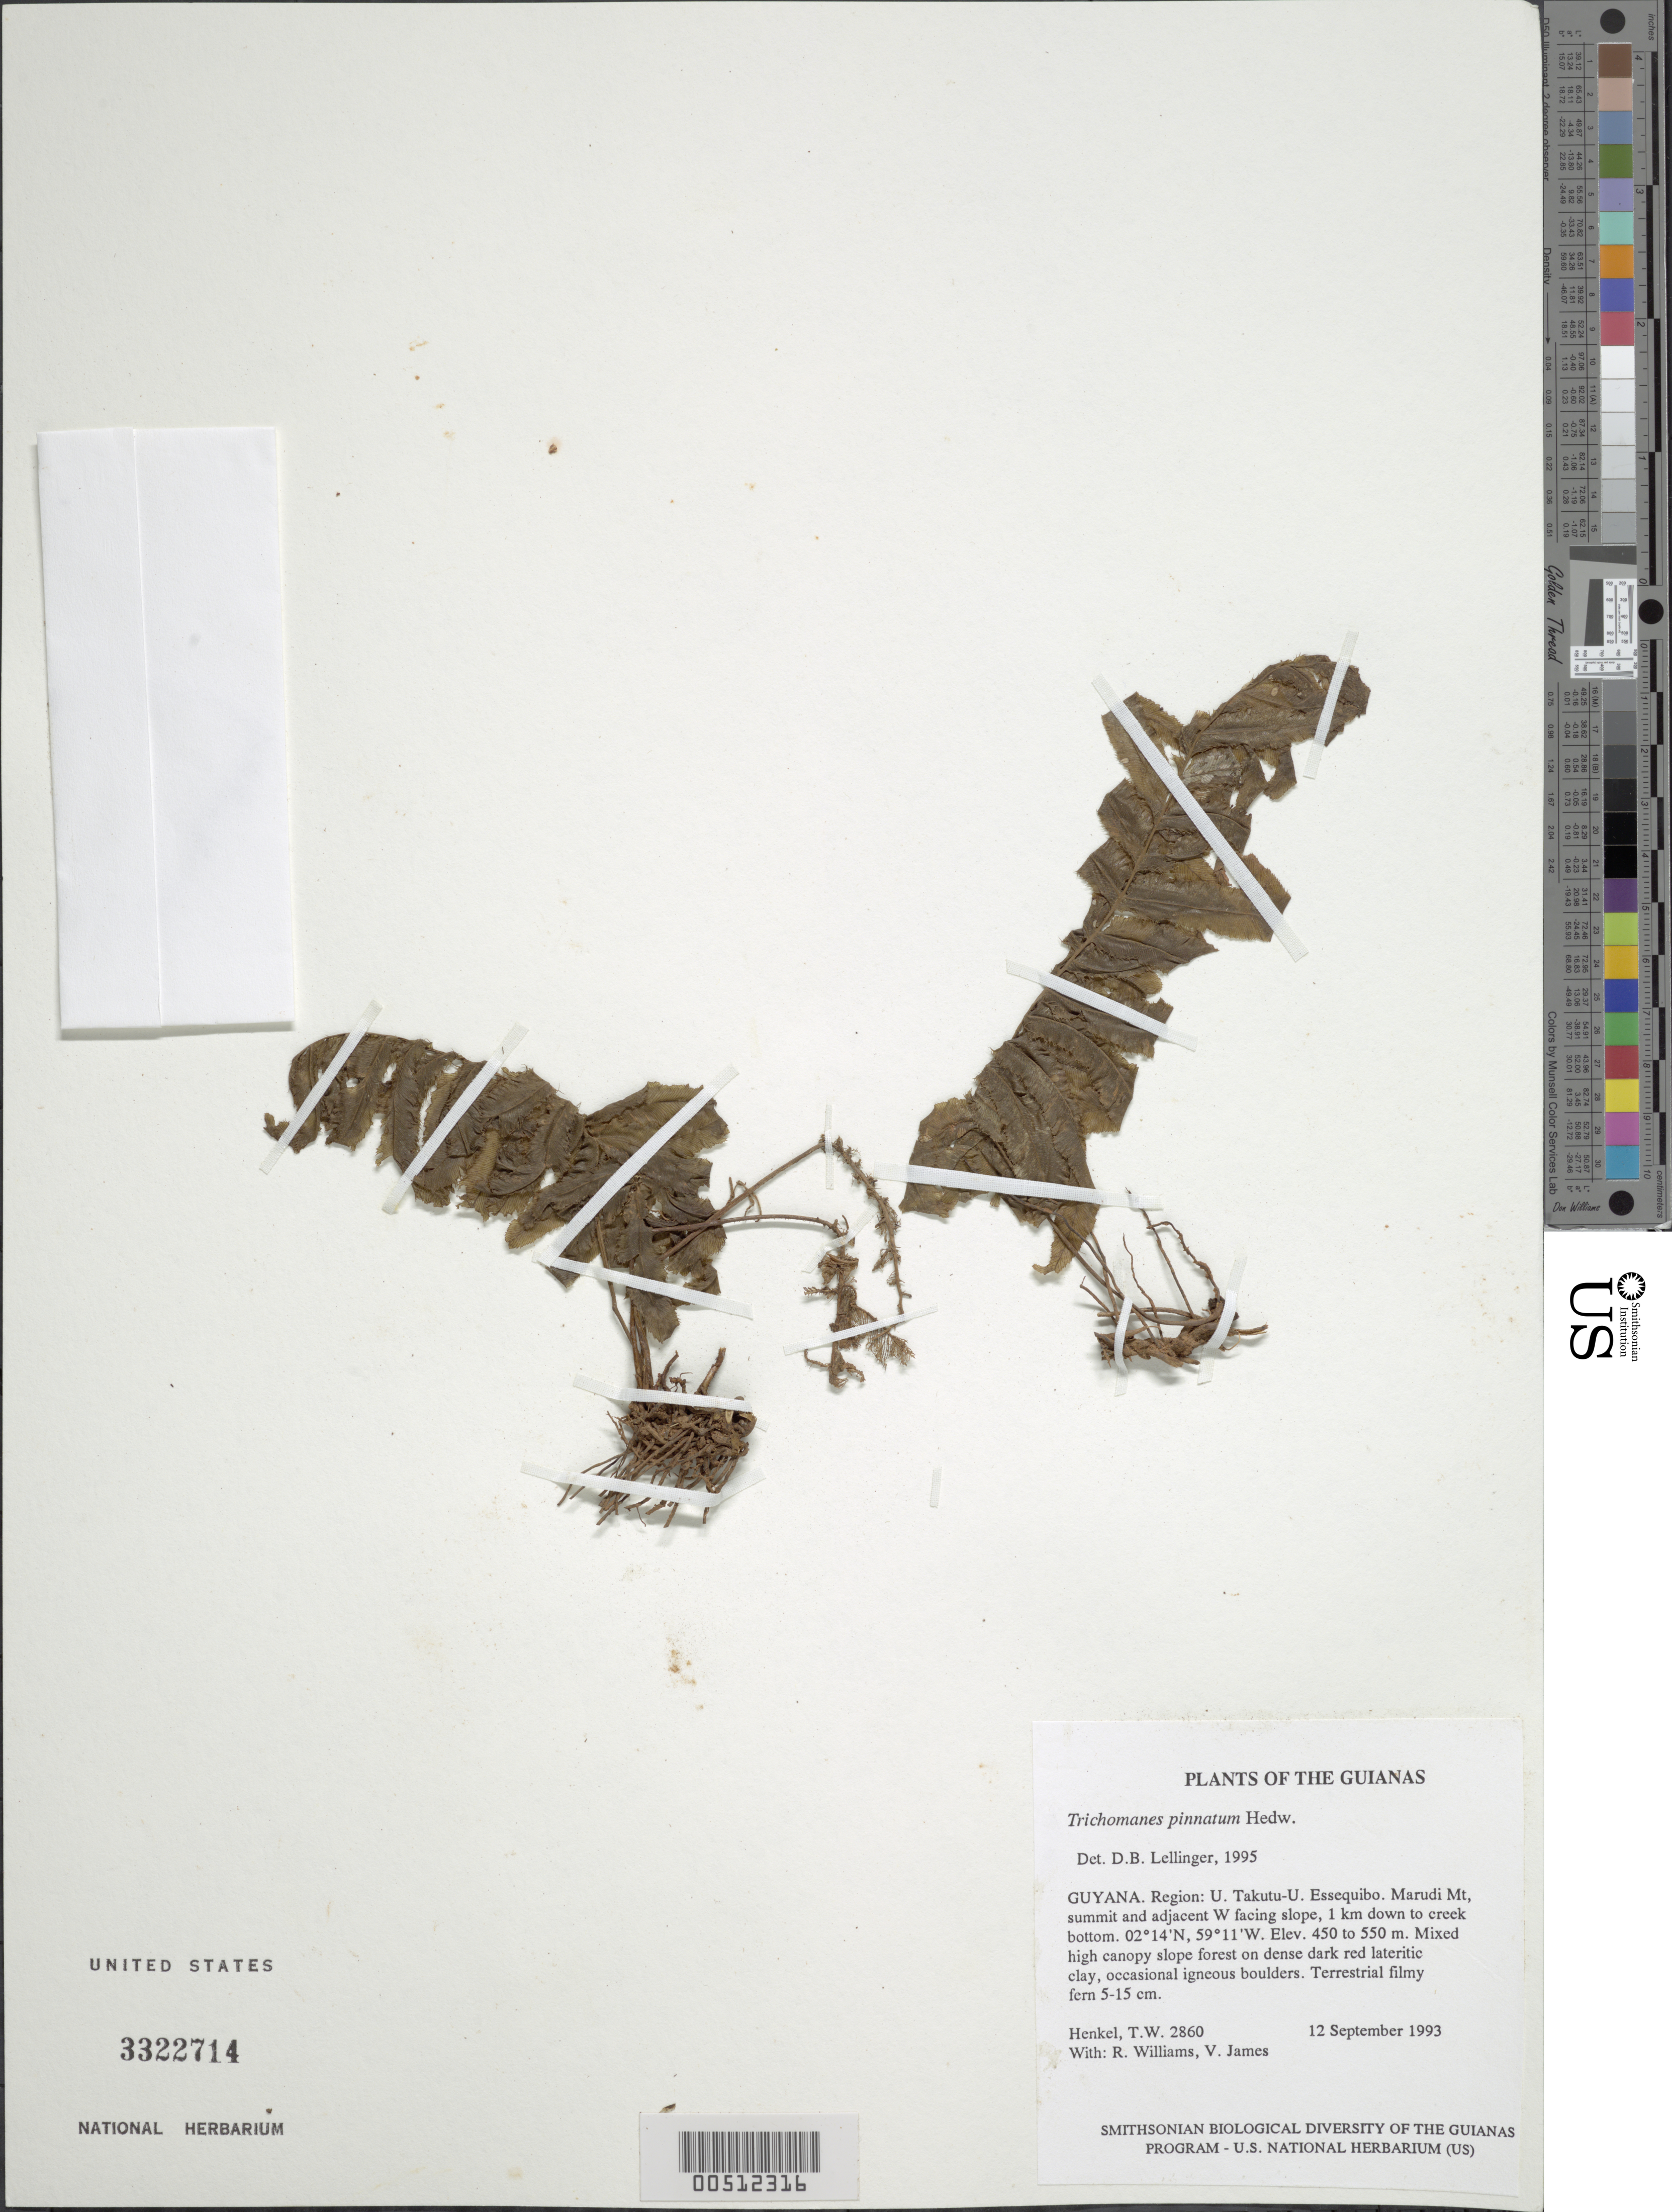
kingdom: Plantae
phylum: Tracheophyta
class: Polypodiopsida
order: Hymenophyllales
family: Hymenophyllaceae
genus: Trichomanes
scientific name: Trichomanes pinnatum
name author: Hedw.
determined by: Lellinger, David B., (BOT), Smithsonian Institution - National Museum of Natural History (UNITED STATES)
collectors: T. Henkel, R. Williams & V. James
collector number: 2860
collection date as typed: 12 September 1993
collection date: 1993-09-12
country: Guyana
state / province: U. Takutu-U. Essequibo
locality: Marudi Mt, summit and adjacent W facing slope, 1 km down to creek bottom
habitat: Mixed high canopy slope forest on dense dark red lateritic clay, occasional igneous boulders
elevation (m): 450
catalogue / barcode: US 3322714